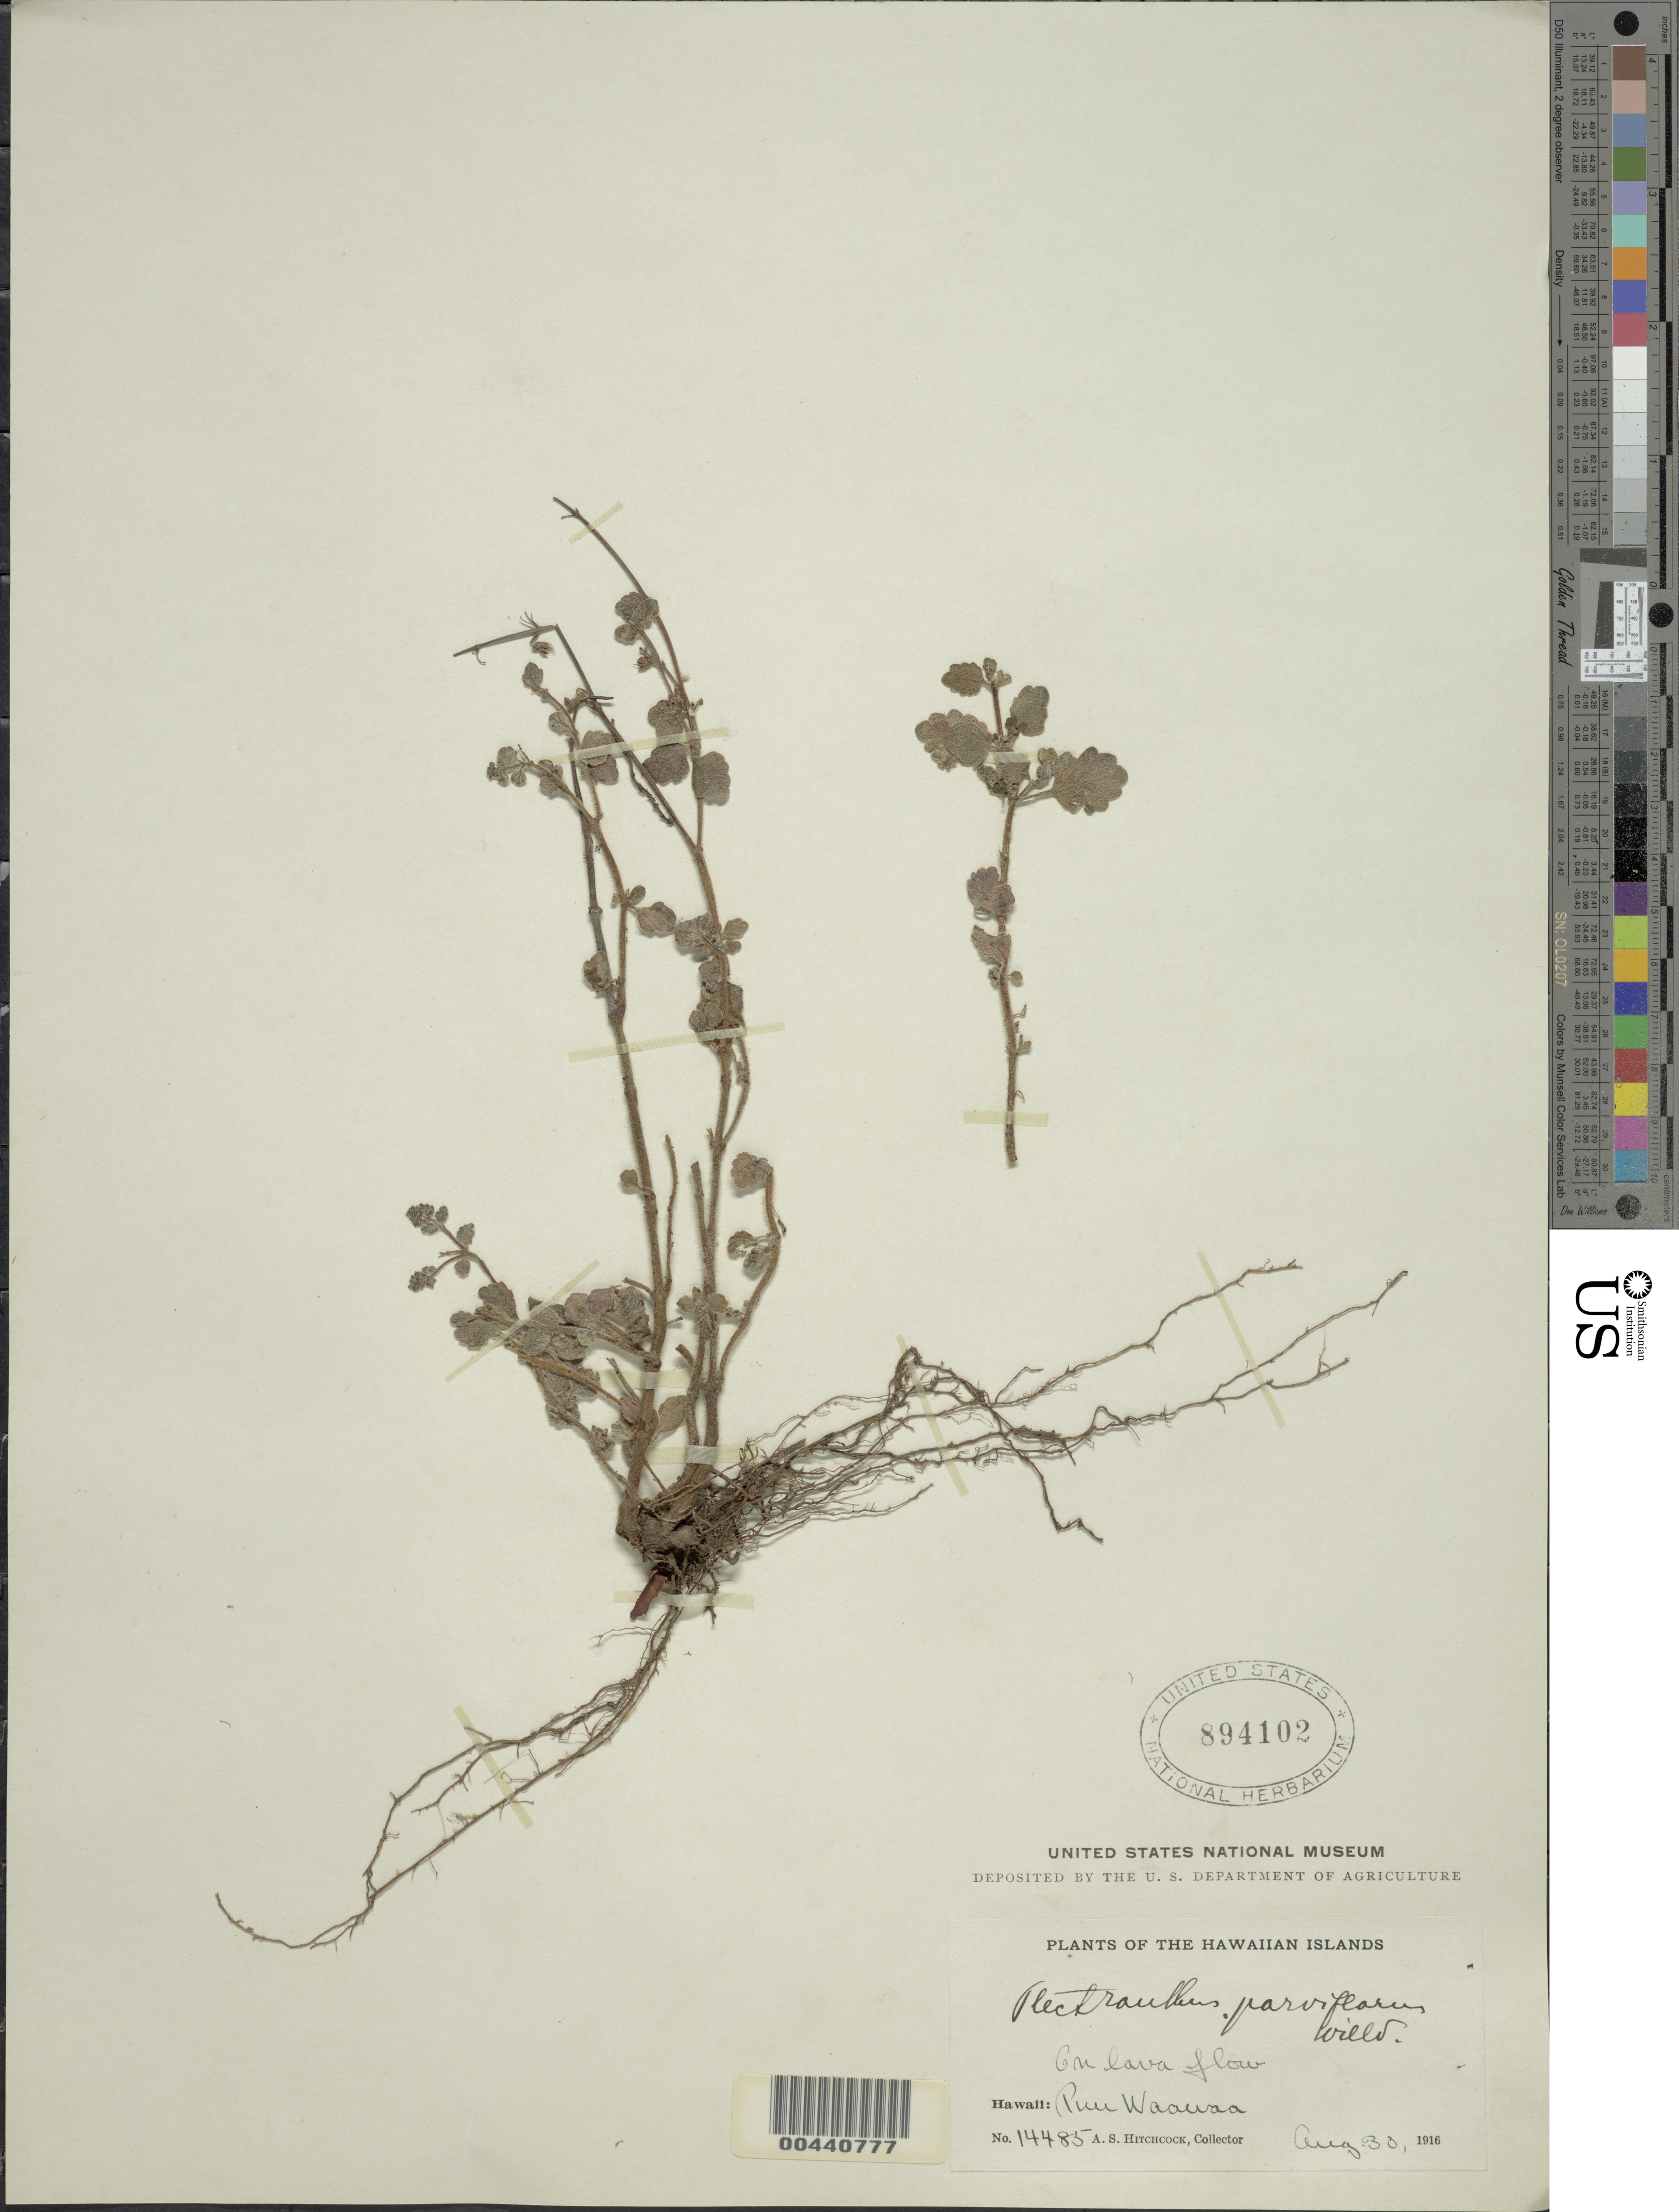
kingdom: Plantae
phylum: Tracheophyta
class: Magnoliopsida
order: Lamiales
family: Lamiaceae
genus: Coleus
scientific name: Coleus australis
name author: (Br.) A.J. Paton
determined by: Wagner, W. L., (BOT), Smithsonian Institution - National Museum of Natural History (UNITED STATES)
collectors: A. S. Hitchcock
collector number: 14485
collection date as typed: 30 Aug 1916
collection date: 1916-08-30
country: United States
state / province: Hawaii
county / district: Hawaii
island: Hawaii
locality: Puu Waawaa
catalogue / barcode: US 894102